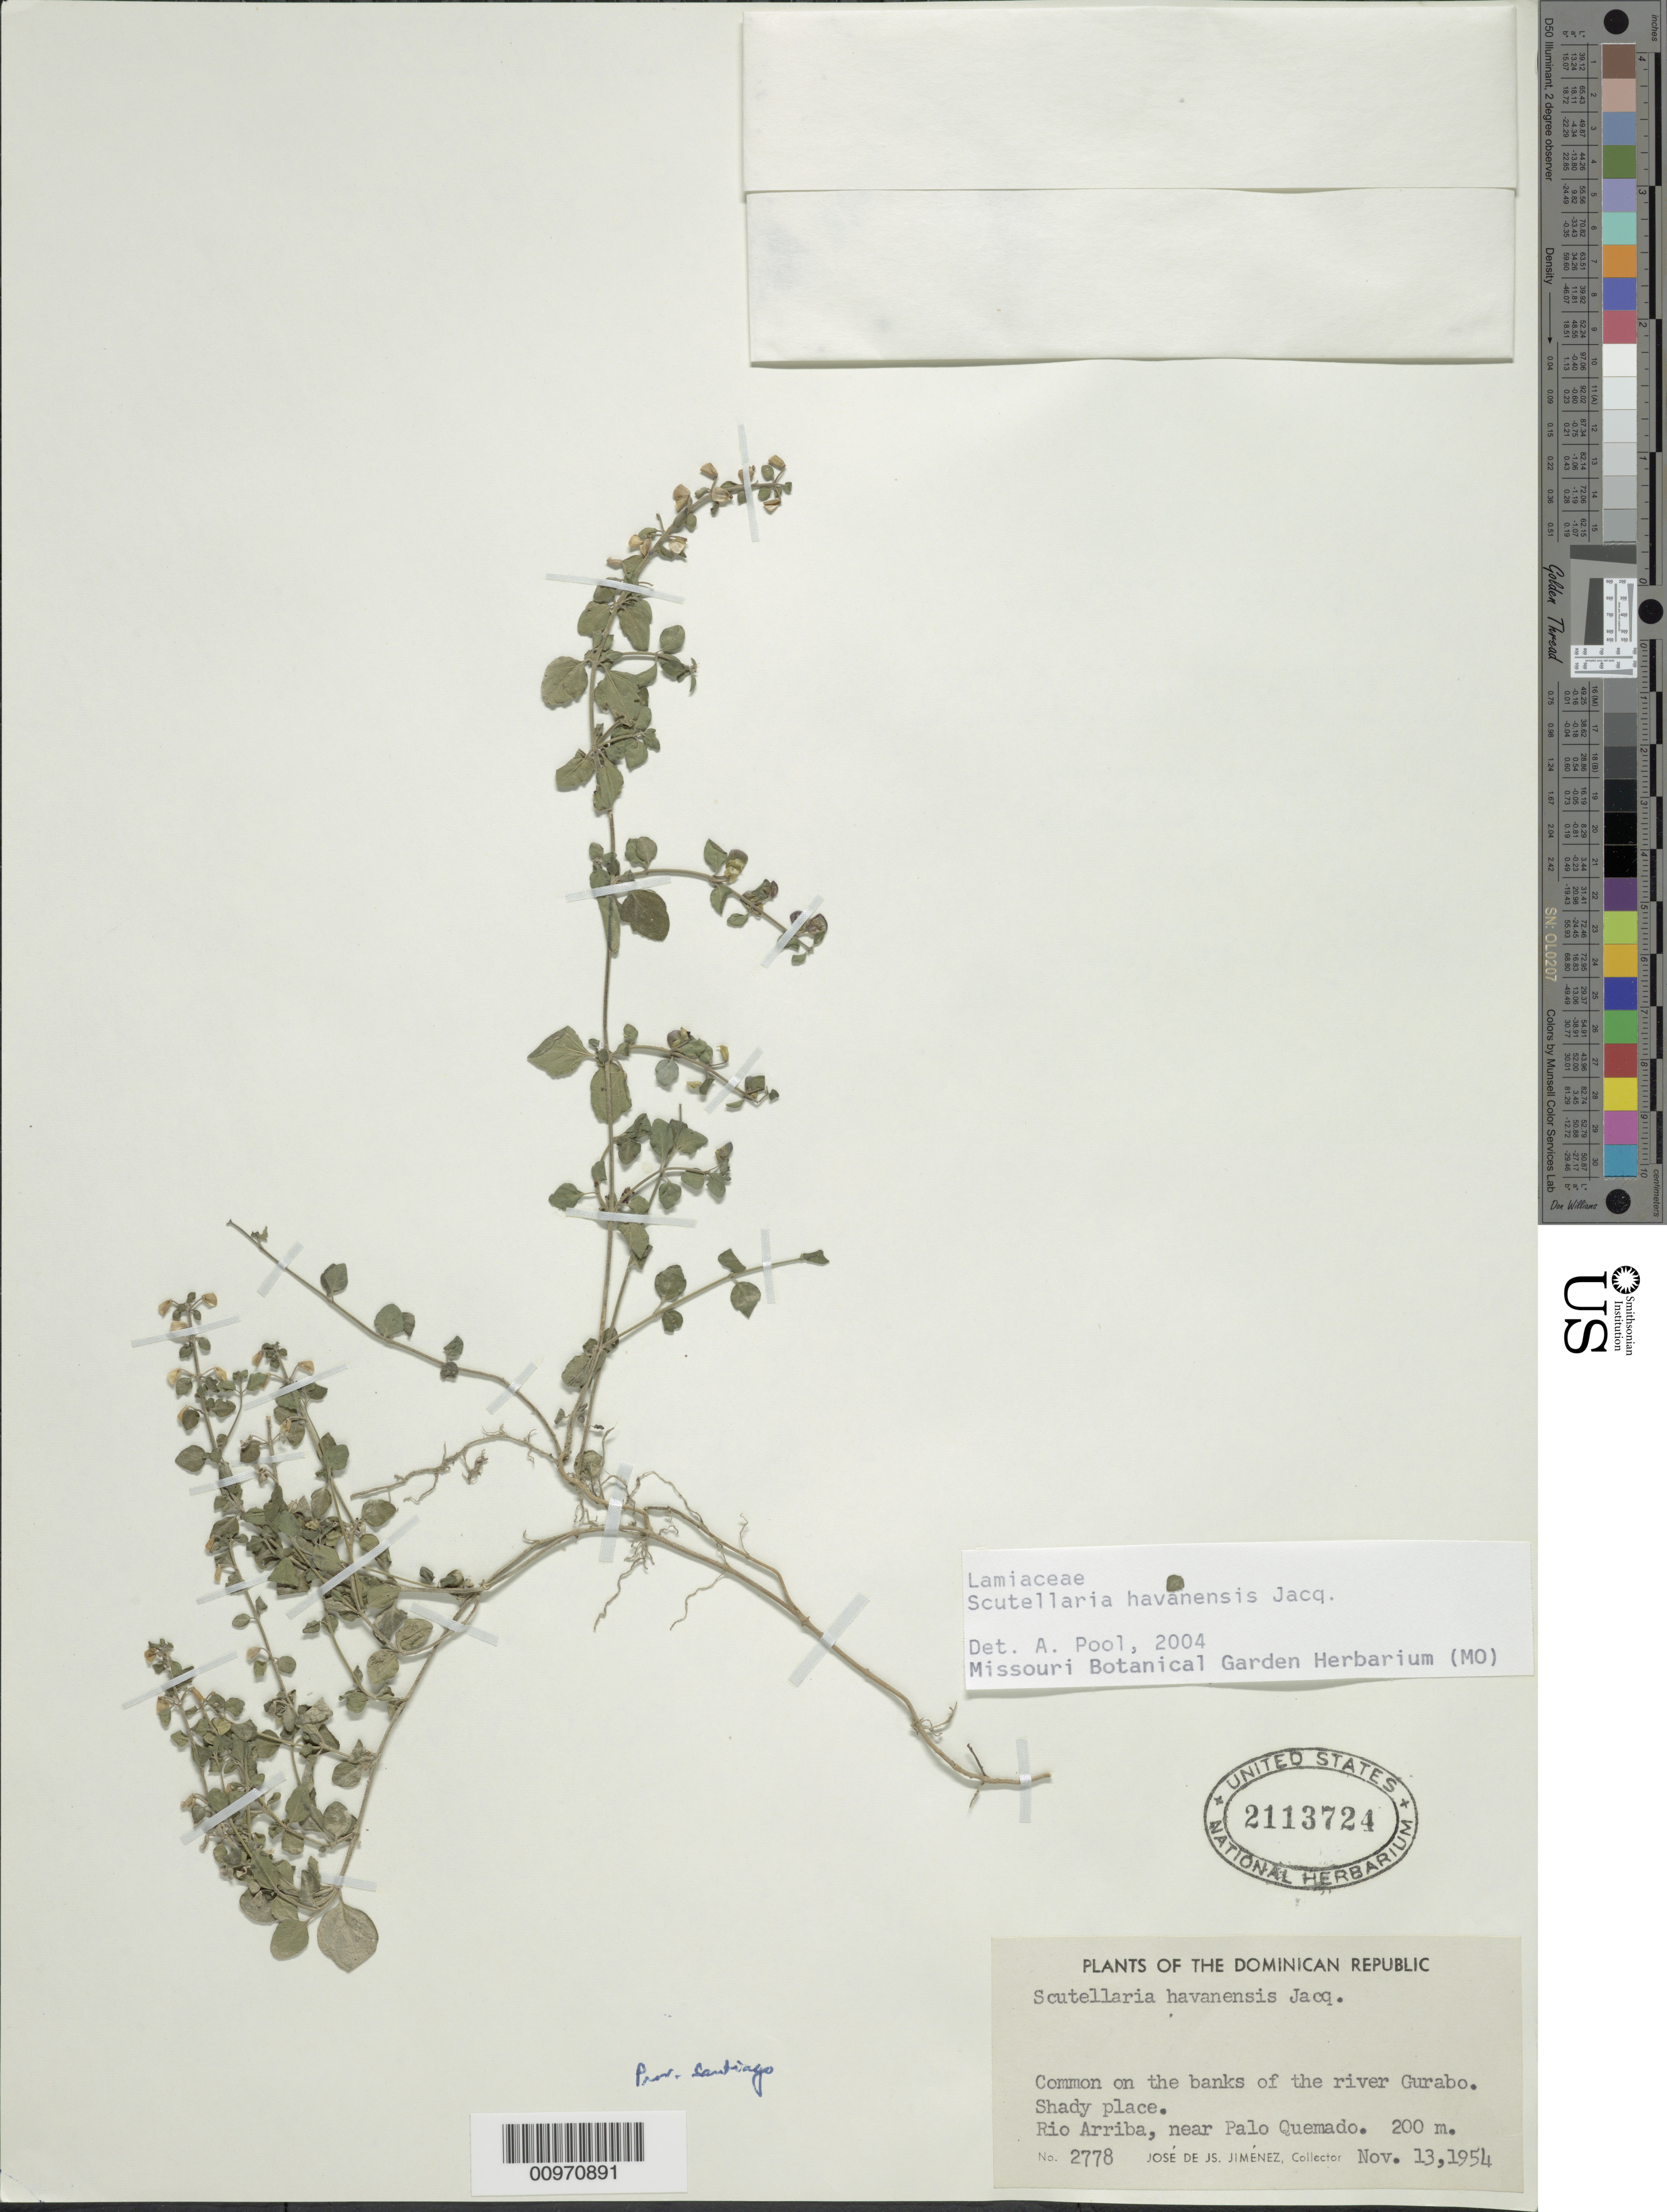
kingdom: Plantae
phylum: Tracheophyta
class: Magnoliopsida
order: Lamiales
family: Lamiaceae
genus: Scutellaria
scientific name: Scutellaria havanensis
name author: Jacq.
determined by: Pool, A., (MO), Missouri Botanical Garden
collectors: J. J. Jiménez Almonte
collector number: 2778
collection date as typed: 13 Nov 1954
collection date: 1954-11-13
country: Dominican Republic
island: Hispaniola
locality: Río Arriba, near Palo Quemado, banks of river Gurabo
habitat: Common river banks, shady place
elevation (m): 200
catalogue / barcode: US 2113724